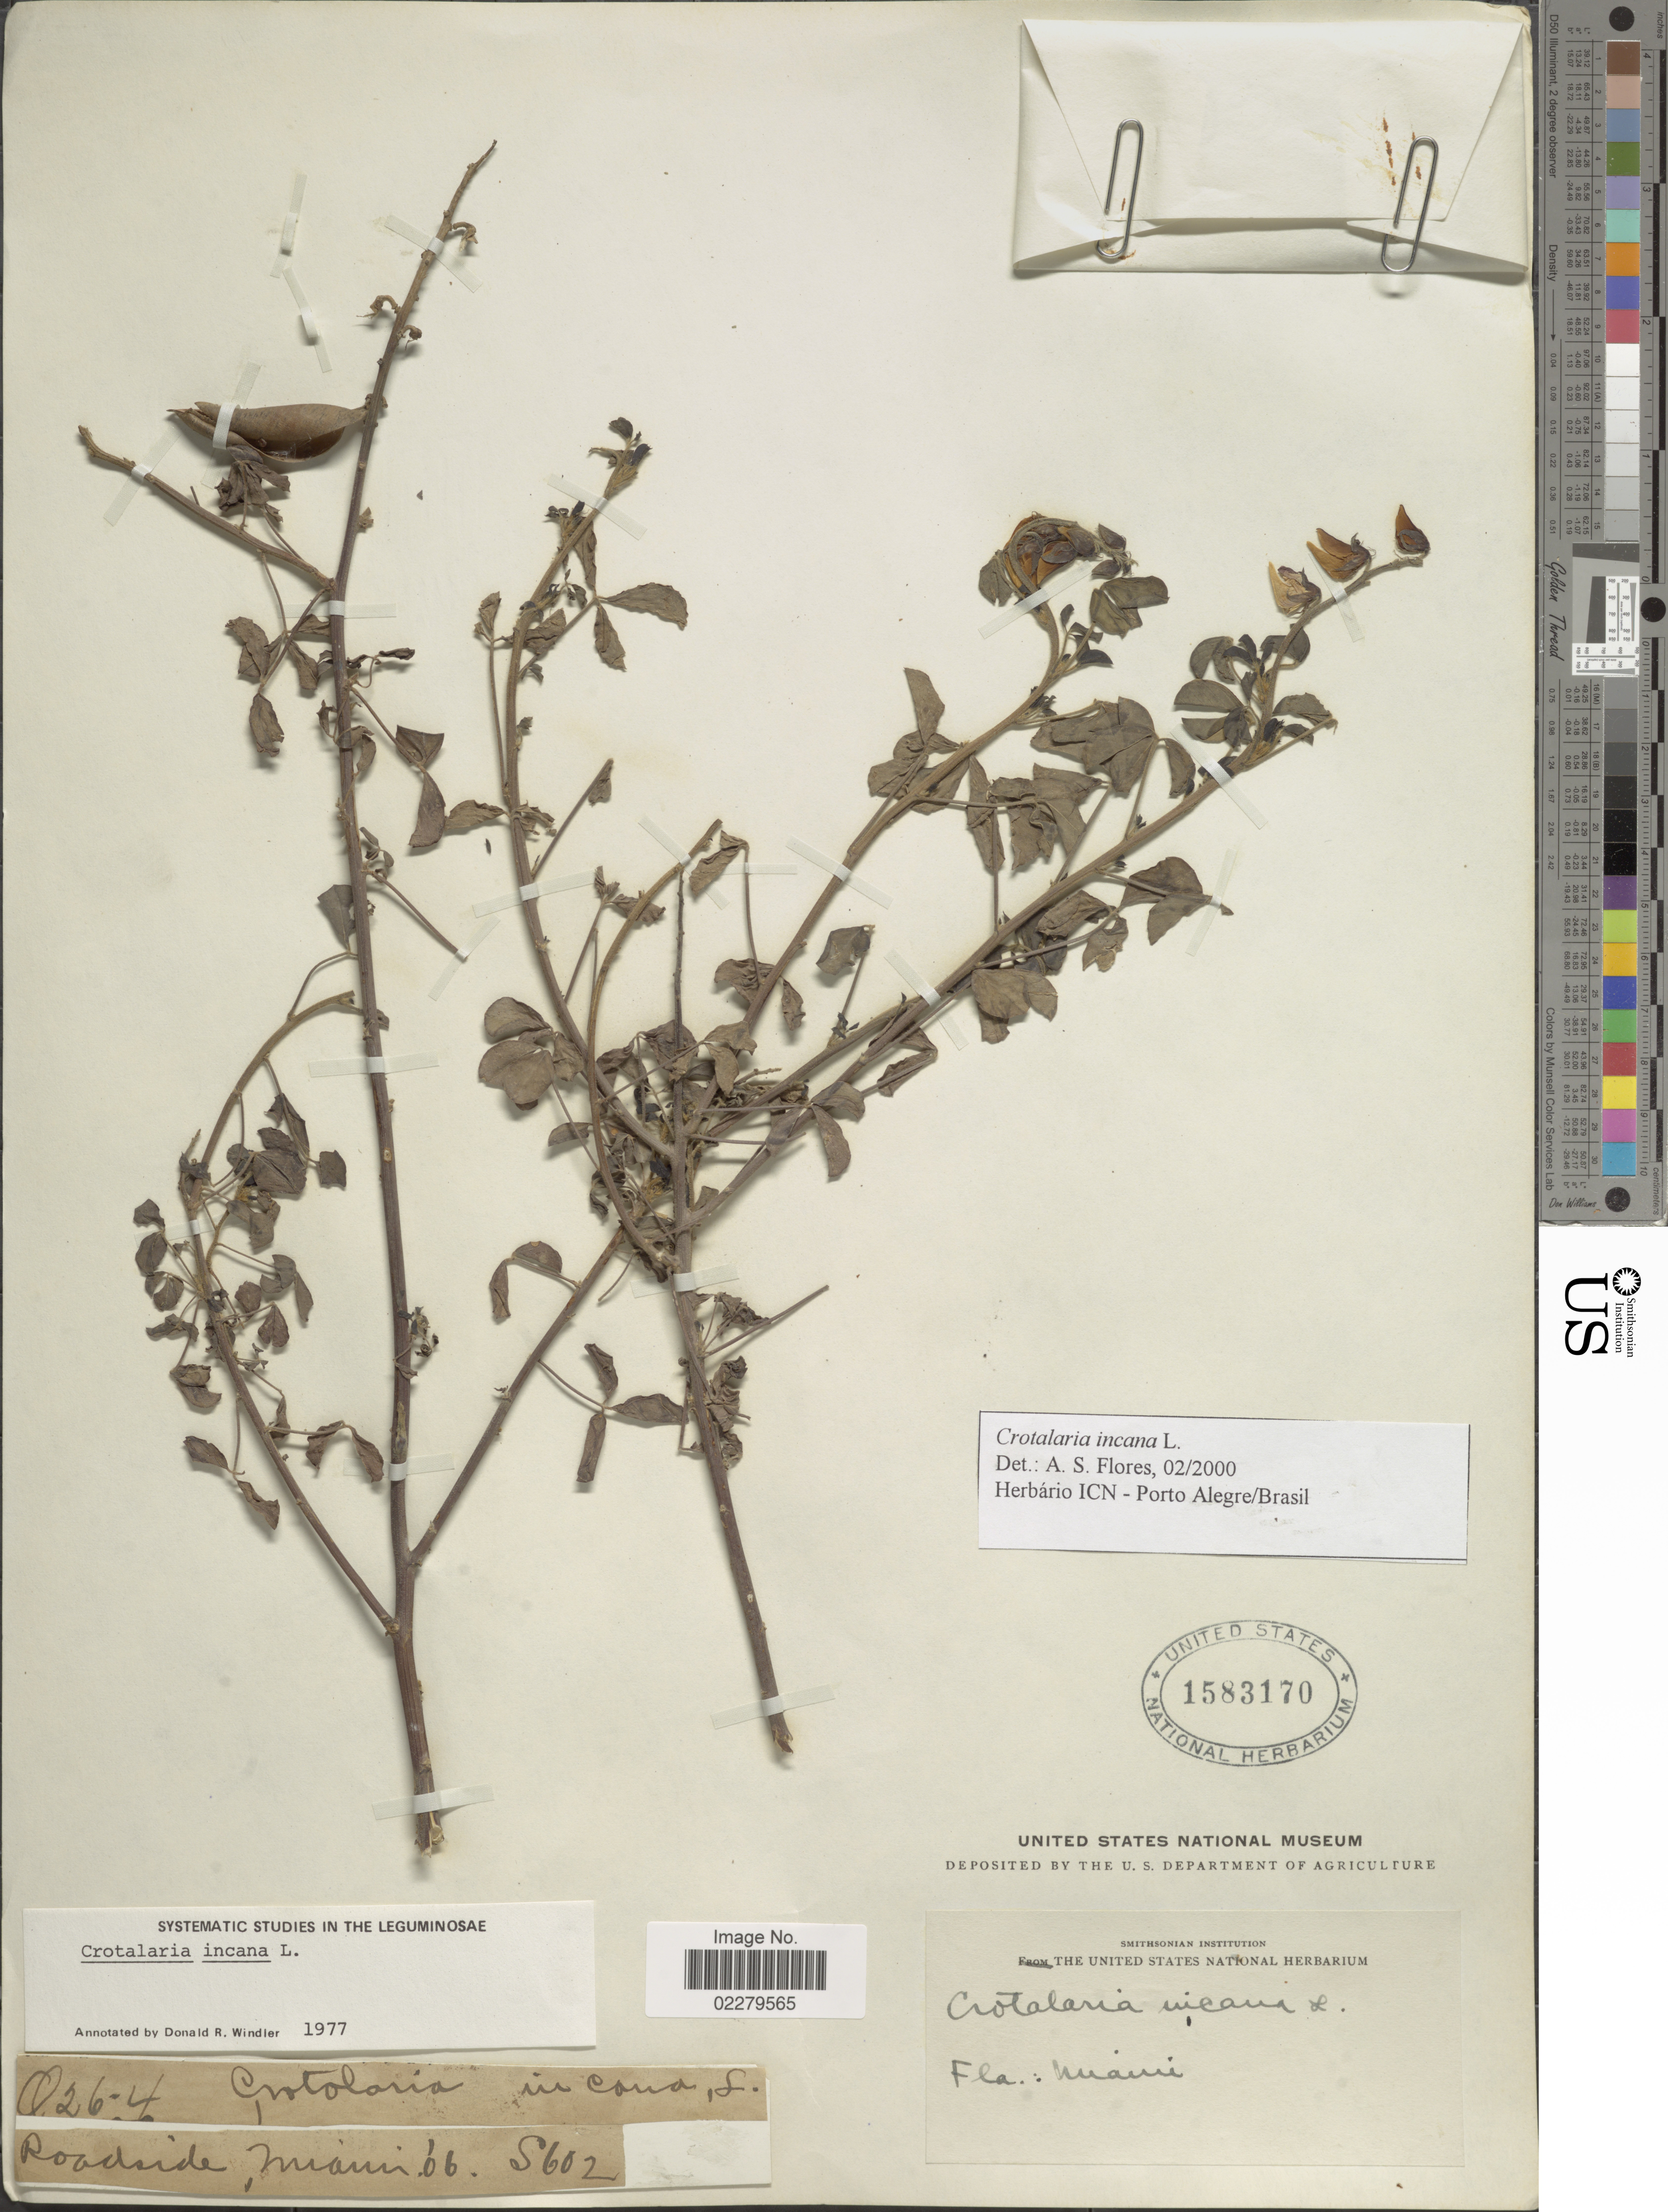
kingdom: Plantae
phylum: Tracheophyta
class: Magnoliopsida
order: Fabales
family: Fabaceae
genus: Crotalaria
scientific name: Crotalaria incana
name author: L.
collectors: ex herb. United States National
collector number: S602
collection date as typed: Transcribed d/m/y: //6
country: United States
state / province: Florida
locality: Roadside, Miami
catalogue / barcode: US 1583170